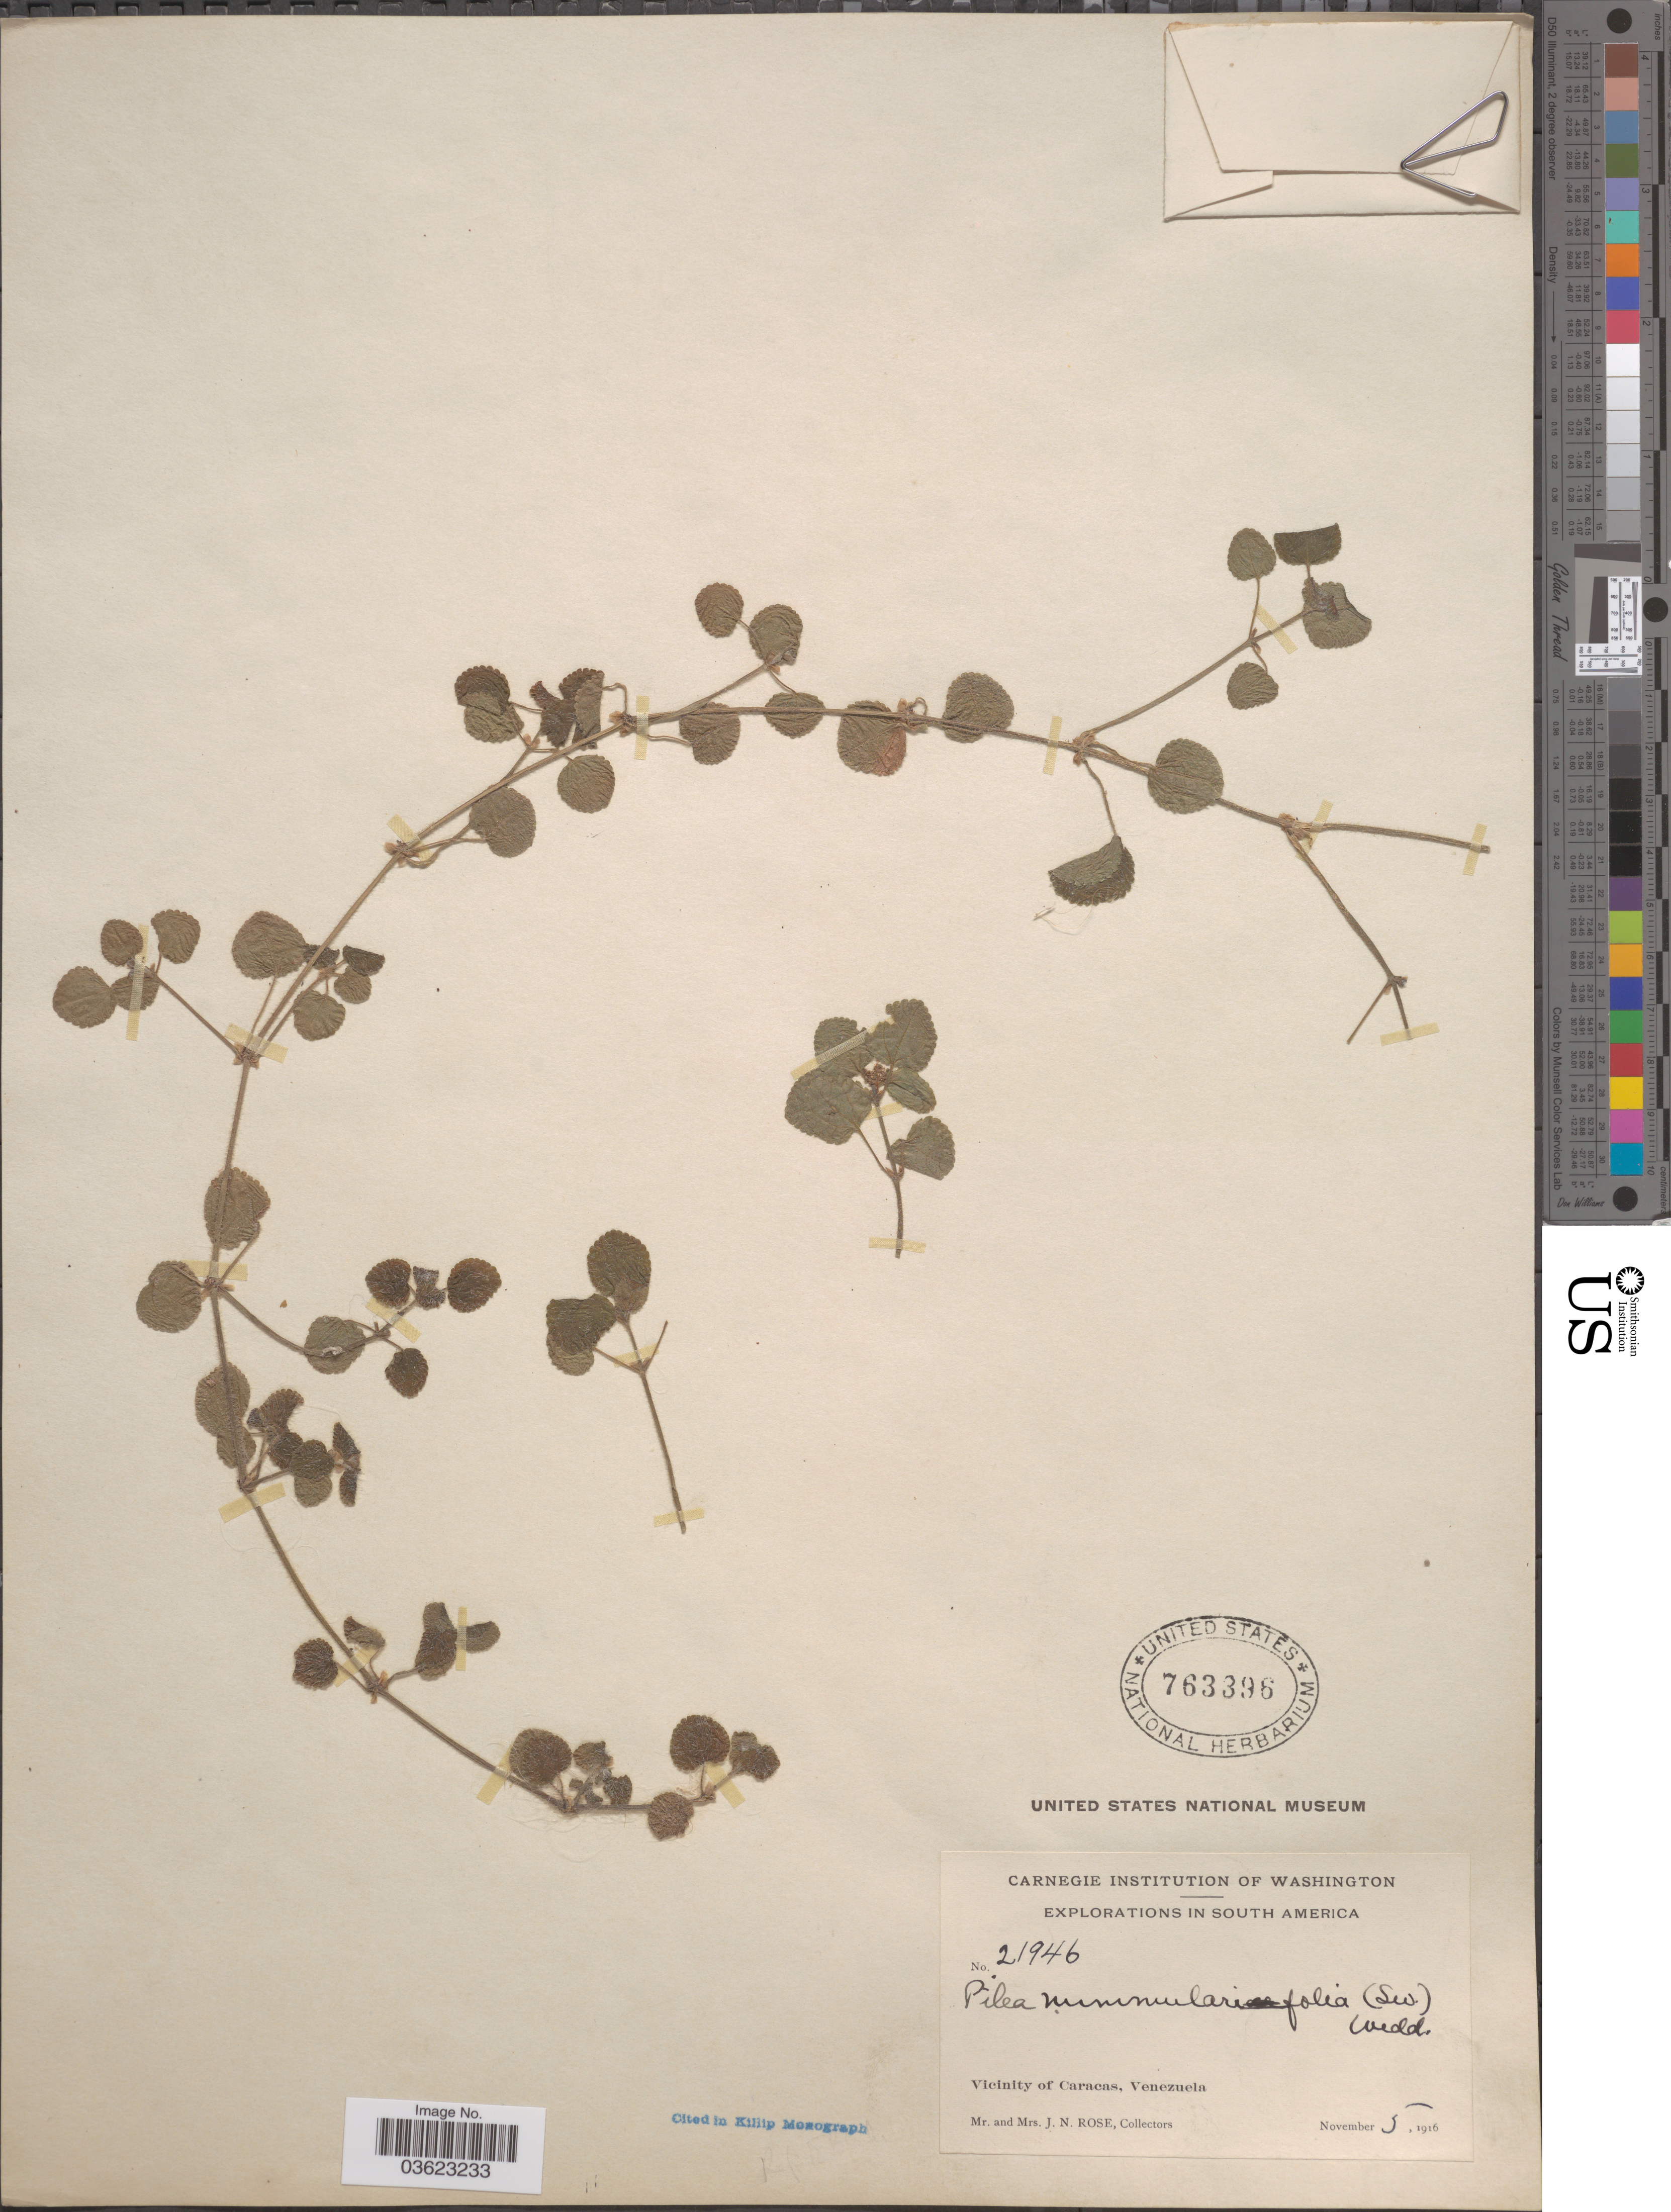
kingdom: Plantae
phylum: Tracheophyta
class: Magnoliopsida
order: Rosales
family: Urticaceae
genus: Pilea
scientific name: Pilea nummularifolia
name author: (Sw.) Wedd.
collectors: J. N. Rose & L. B. Rose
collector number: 21946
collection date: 1916-11-05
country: Venezuela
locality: Vicinity of Caracas.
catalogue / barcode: US 763396